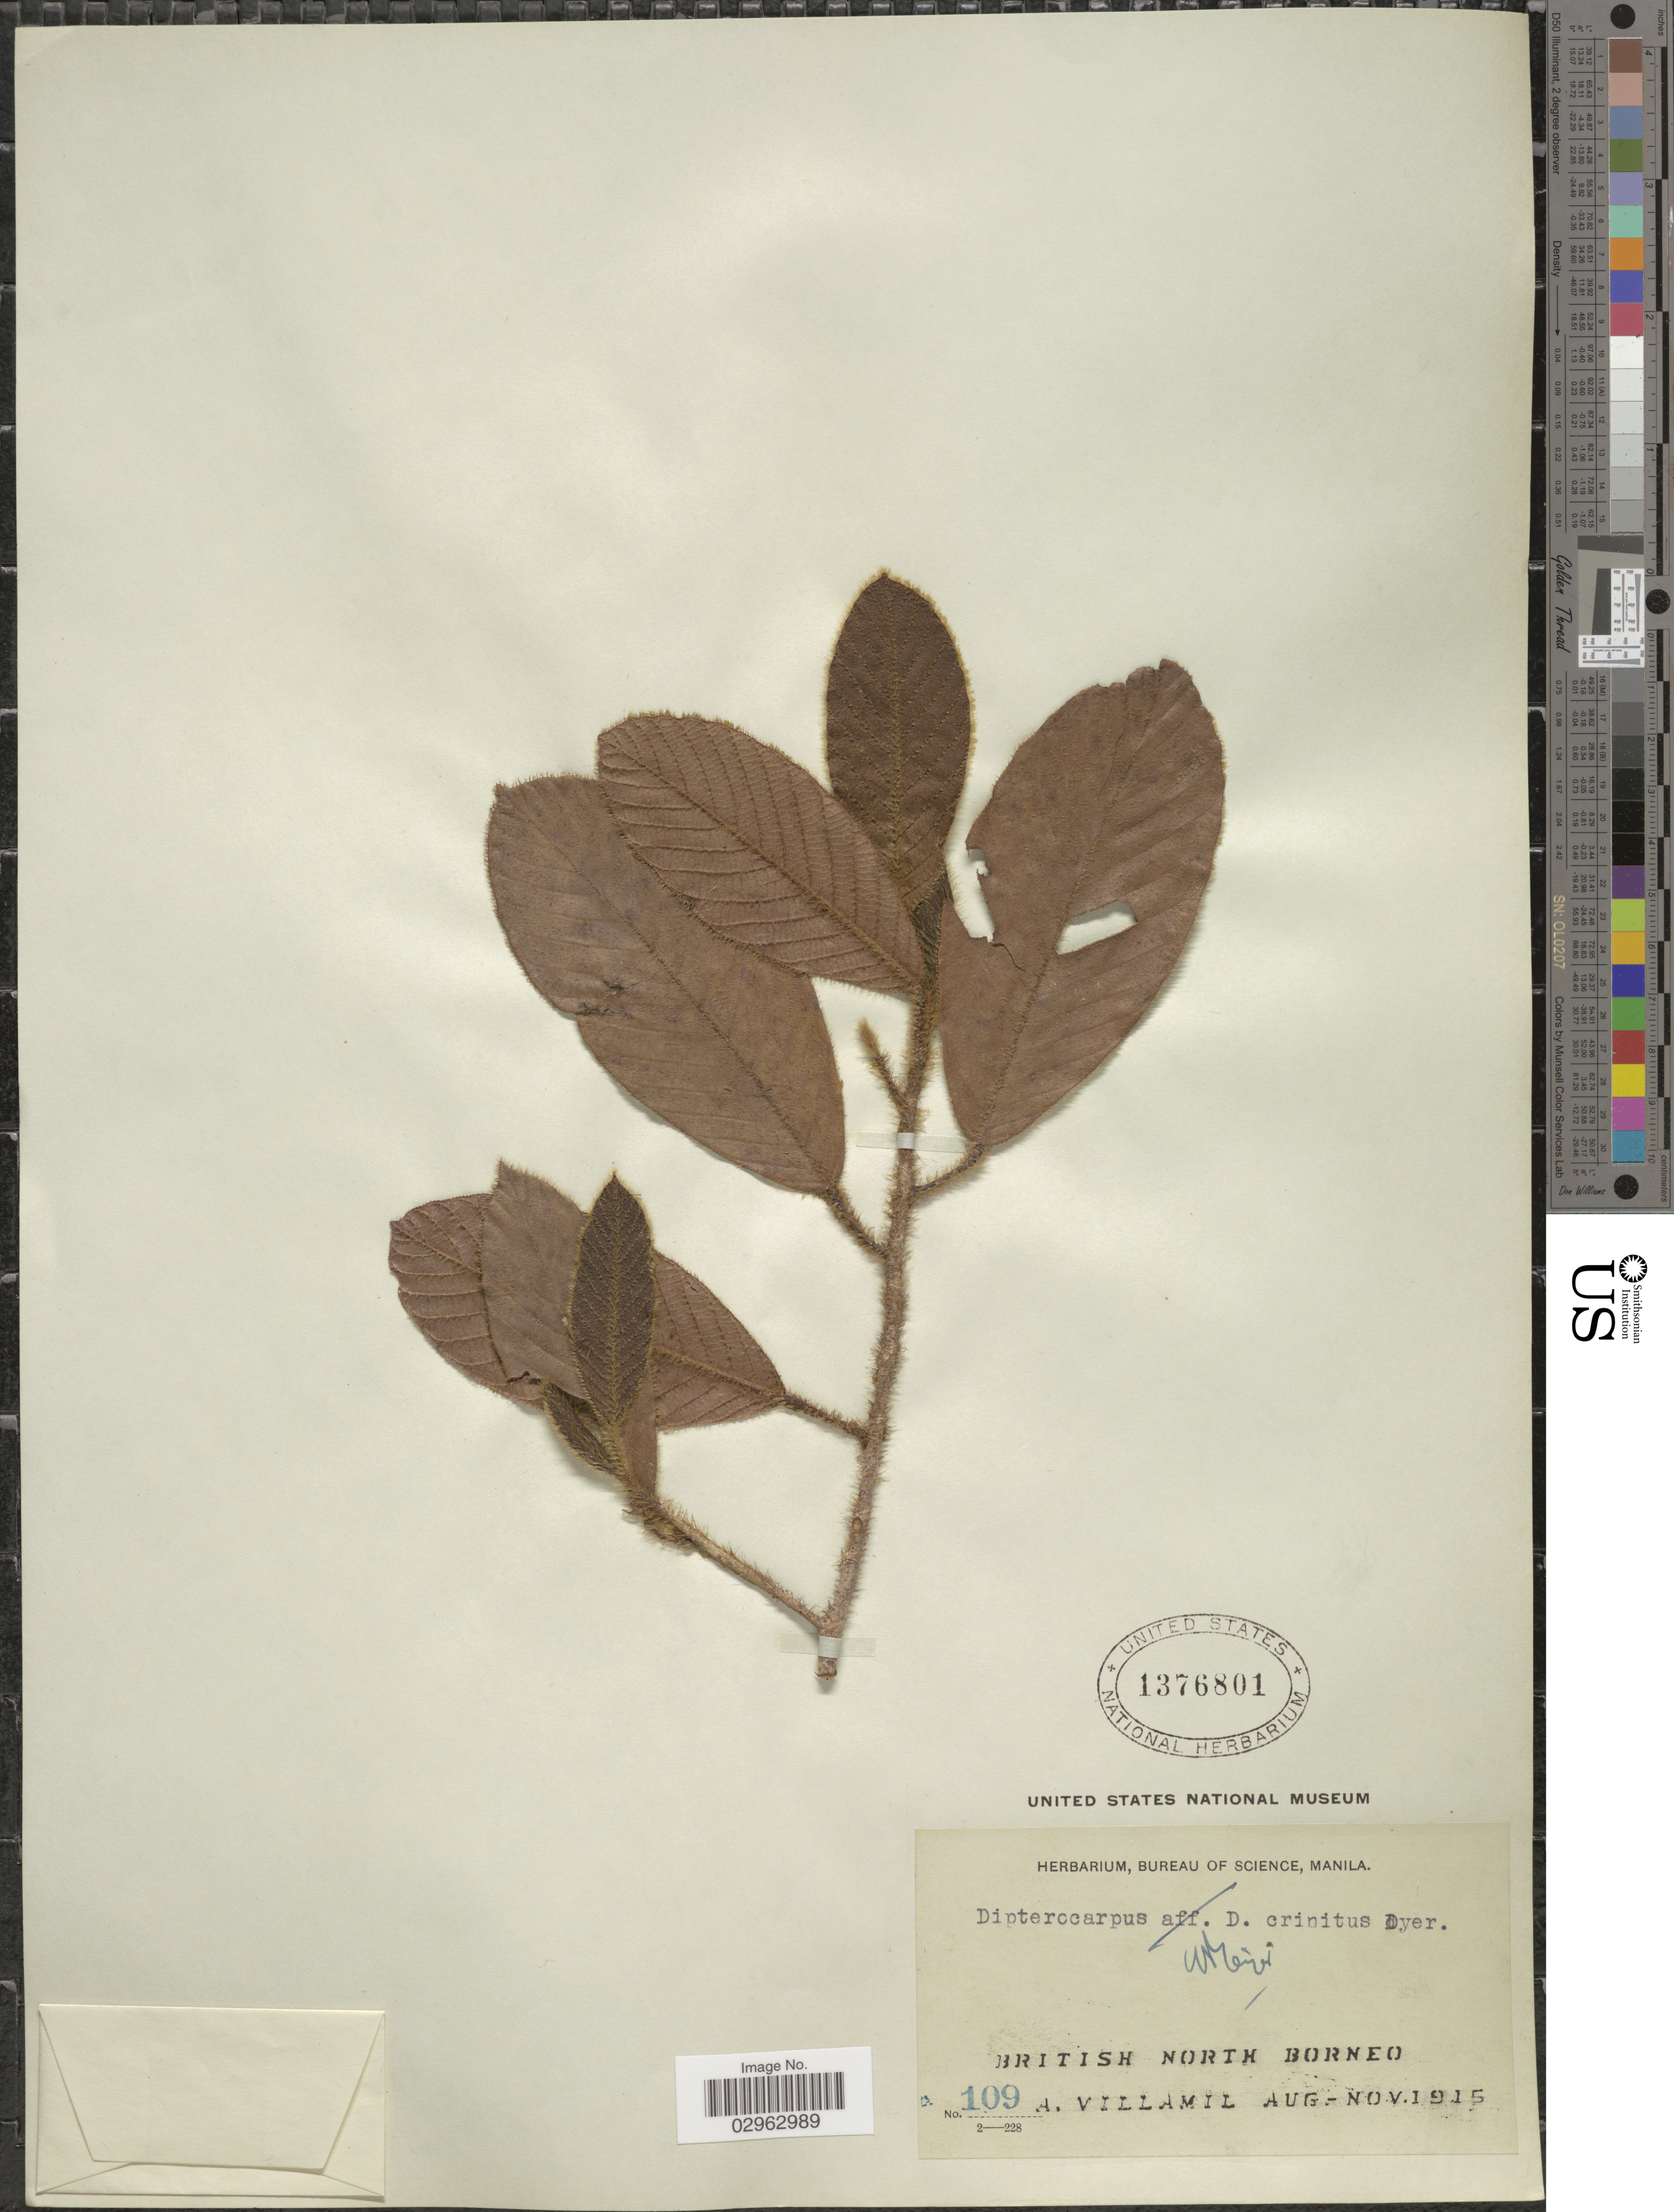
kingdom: Plantae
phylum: Tracheophyta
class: Magnoliopsida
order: Malvales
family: Dipterocarpaceae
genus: Dipterocarpus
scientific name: Dipterocarpus crinitus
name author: Dyer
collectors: A. Villamil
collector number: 109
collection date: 1915-08/1915-11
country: Malaysia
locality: British North Borneo.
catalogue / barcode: US 1376801